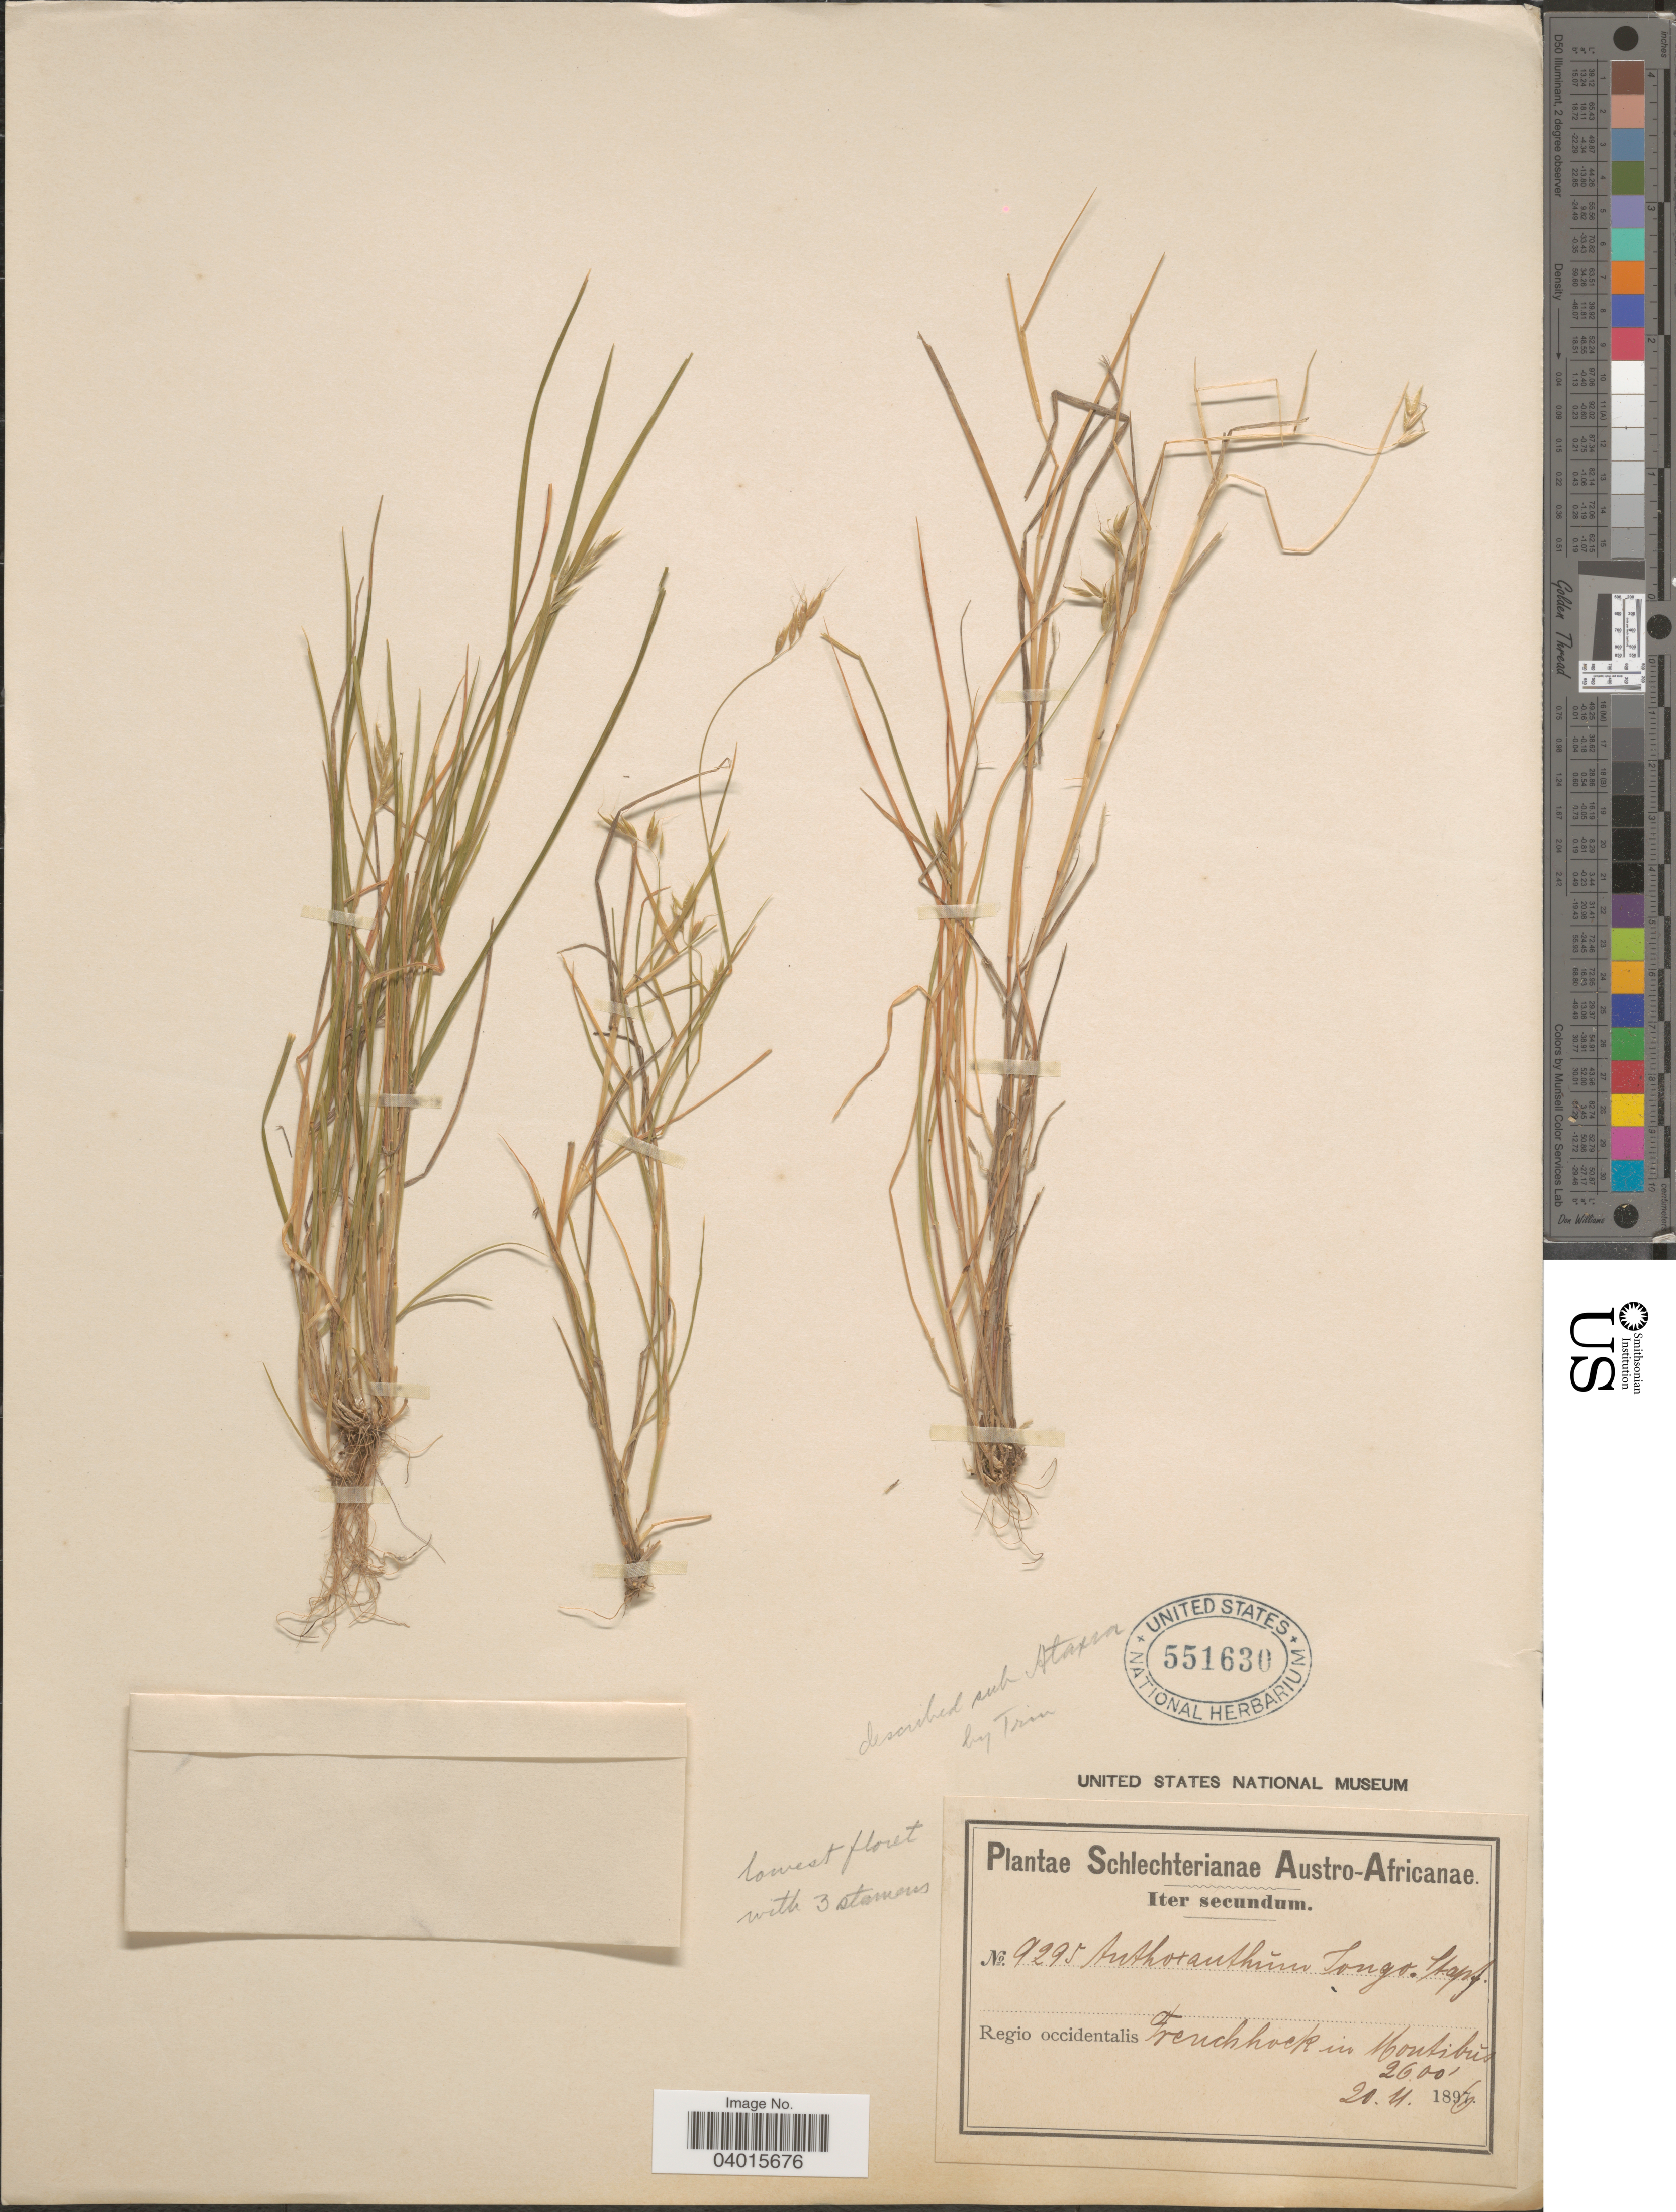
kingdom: Plantae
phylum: Tracheophyta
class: Liliopsida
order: Poales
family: Poaceae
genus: Anthoxanthum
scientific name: Anthoxanthum tongo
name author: (Nees ex Trin.) Stapf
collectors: Schlechter, --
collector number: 9295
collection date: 1896-11-20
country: South Africa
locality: Austro-Africanae. Regio occidentalis Frenchhoek in Montibus.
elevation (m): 792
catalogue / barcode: US 551630